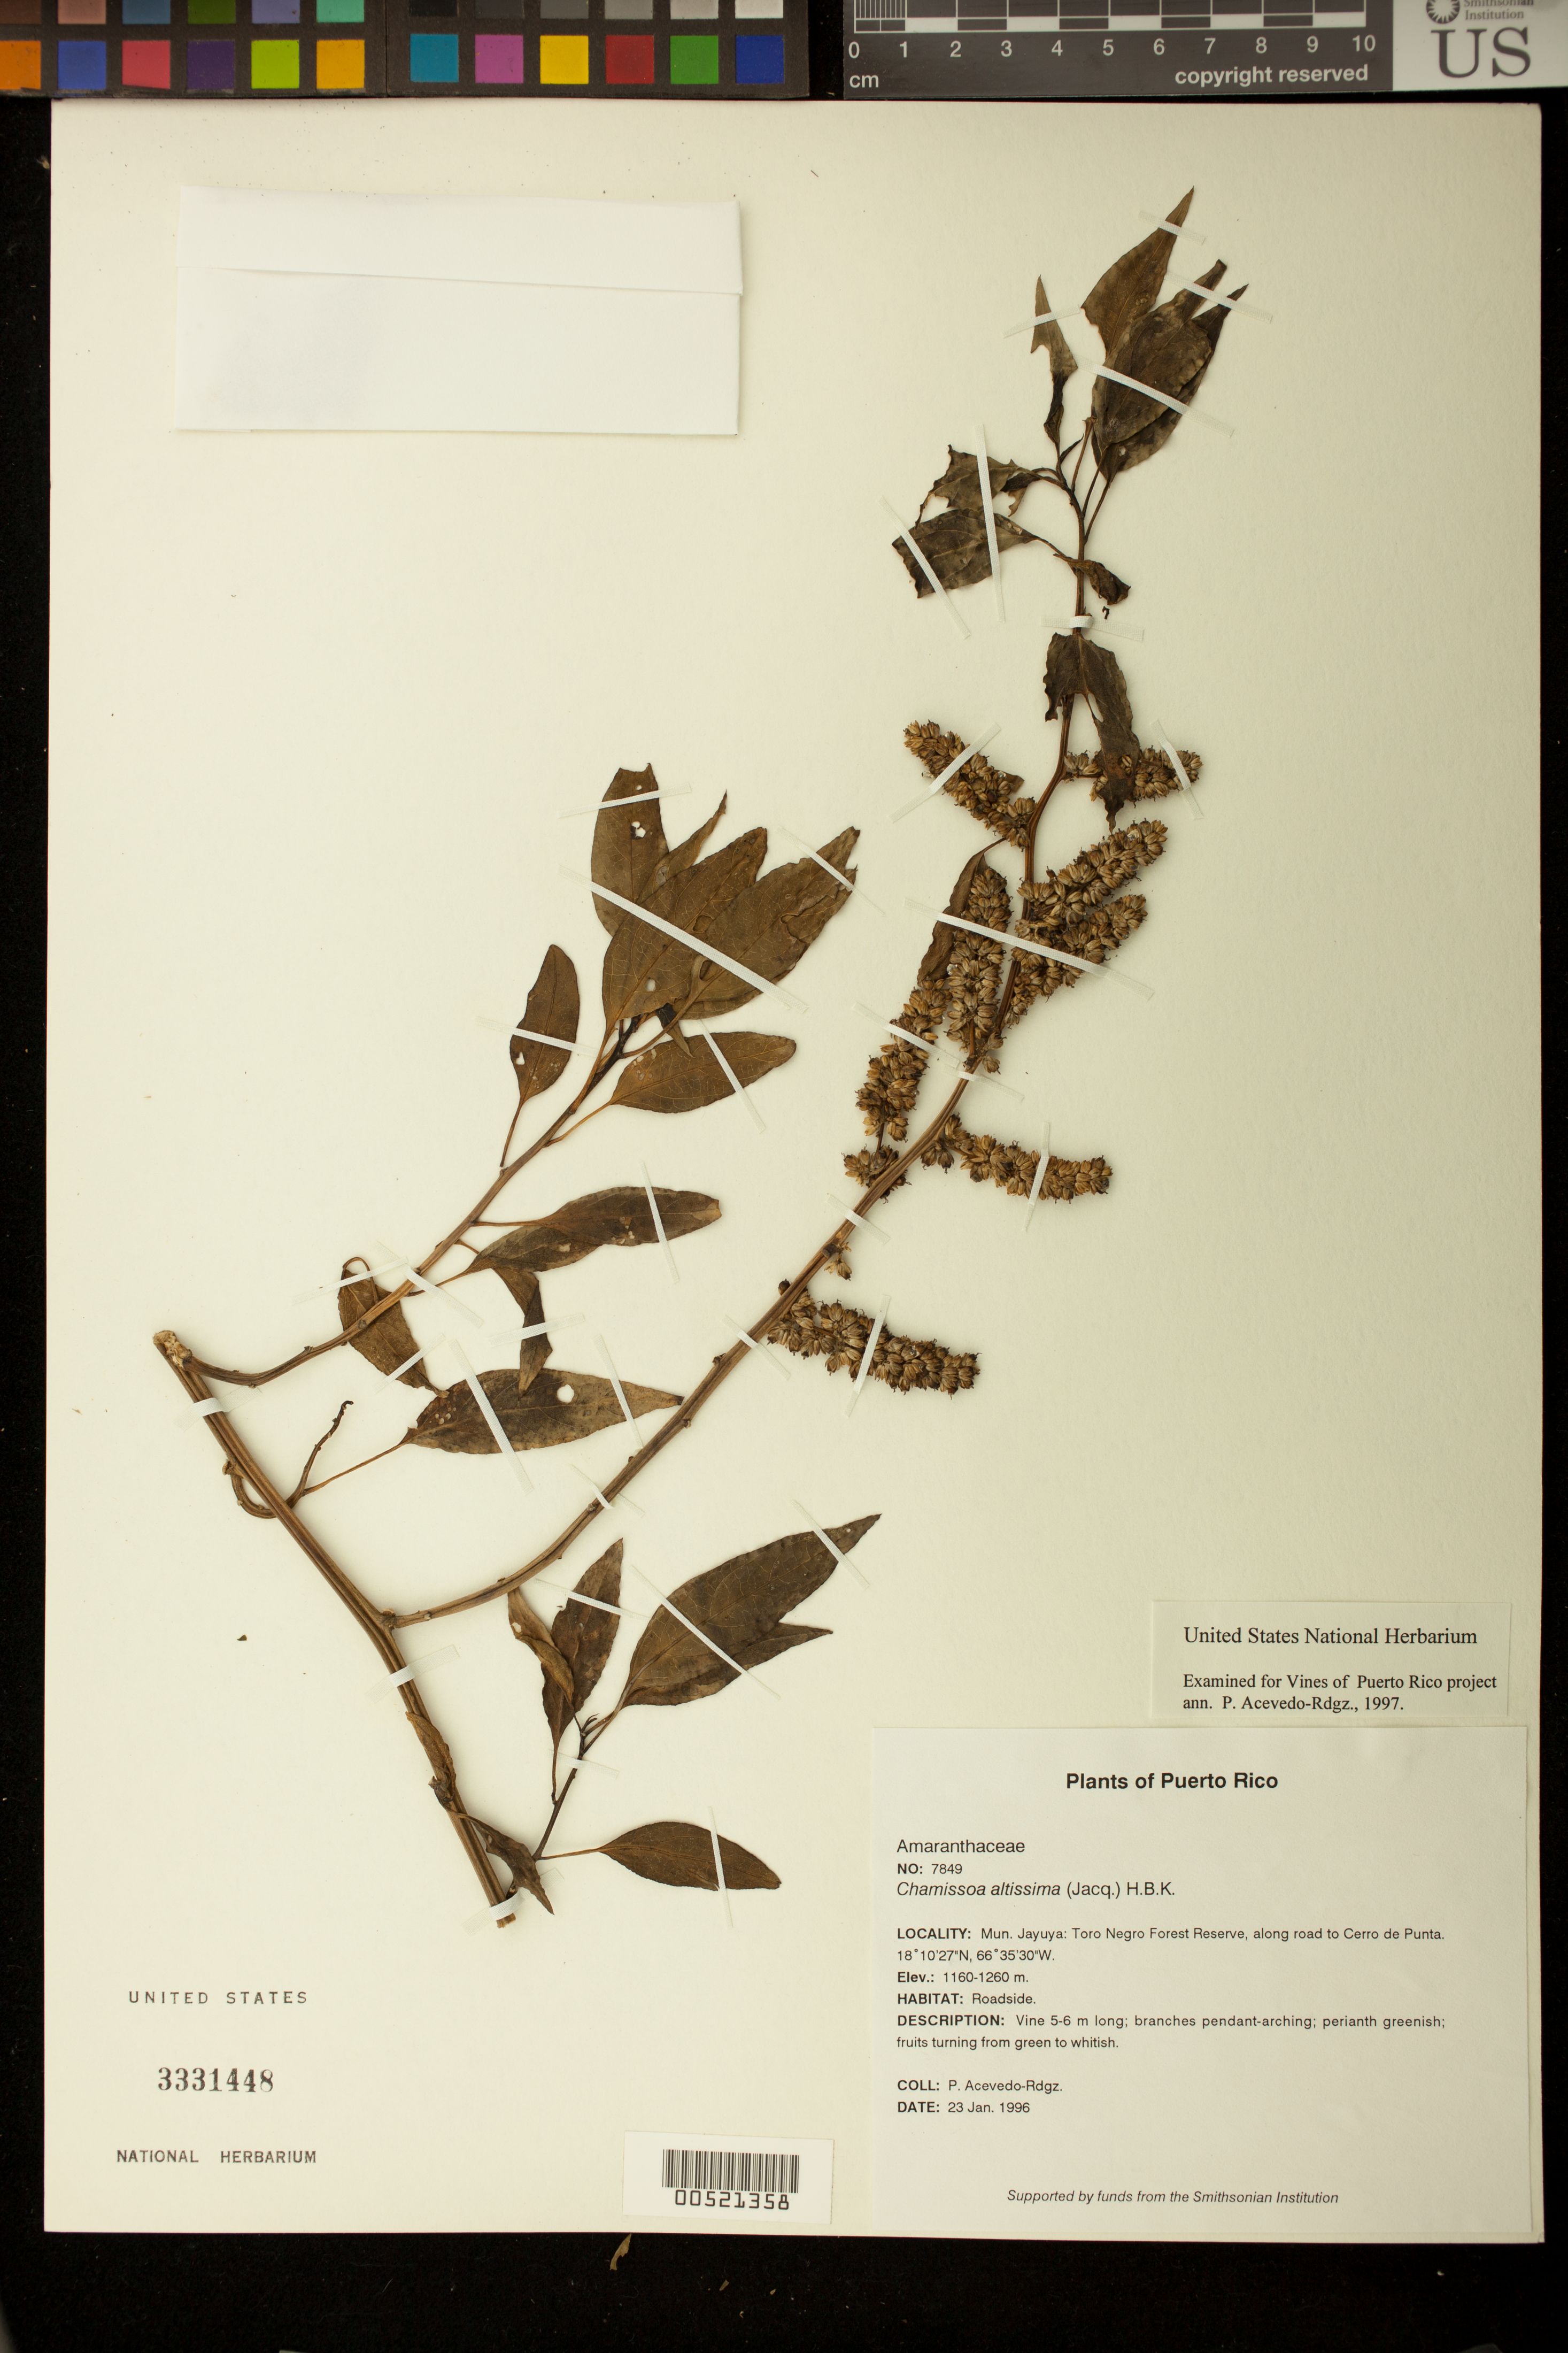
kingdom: Plantae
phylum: Tracheophyta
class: Magnoliopsida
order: Caryophyllales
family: Amaranthaceae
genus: Chamissoa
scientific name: Chamissoa altissima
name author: (Jacq.) Kunth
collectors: P. Acevedo-Rodr. & G. J. Breckon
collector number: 7849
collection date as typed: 23 Jan 1996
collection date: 1996-01-23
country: Puerto Rico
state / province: Ponce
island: Puerto Rico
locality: Ponce: Jayuya, Toro Negro Forest Reserve, along road to Cerro de Punta.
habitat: Roadside.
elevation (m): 1300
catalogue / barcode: US 3331448